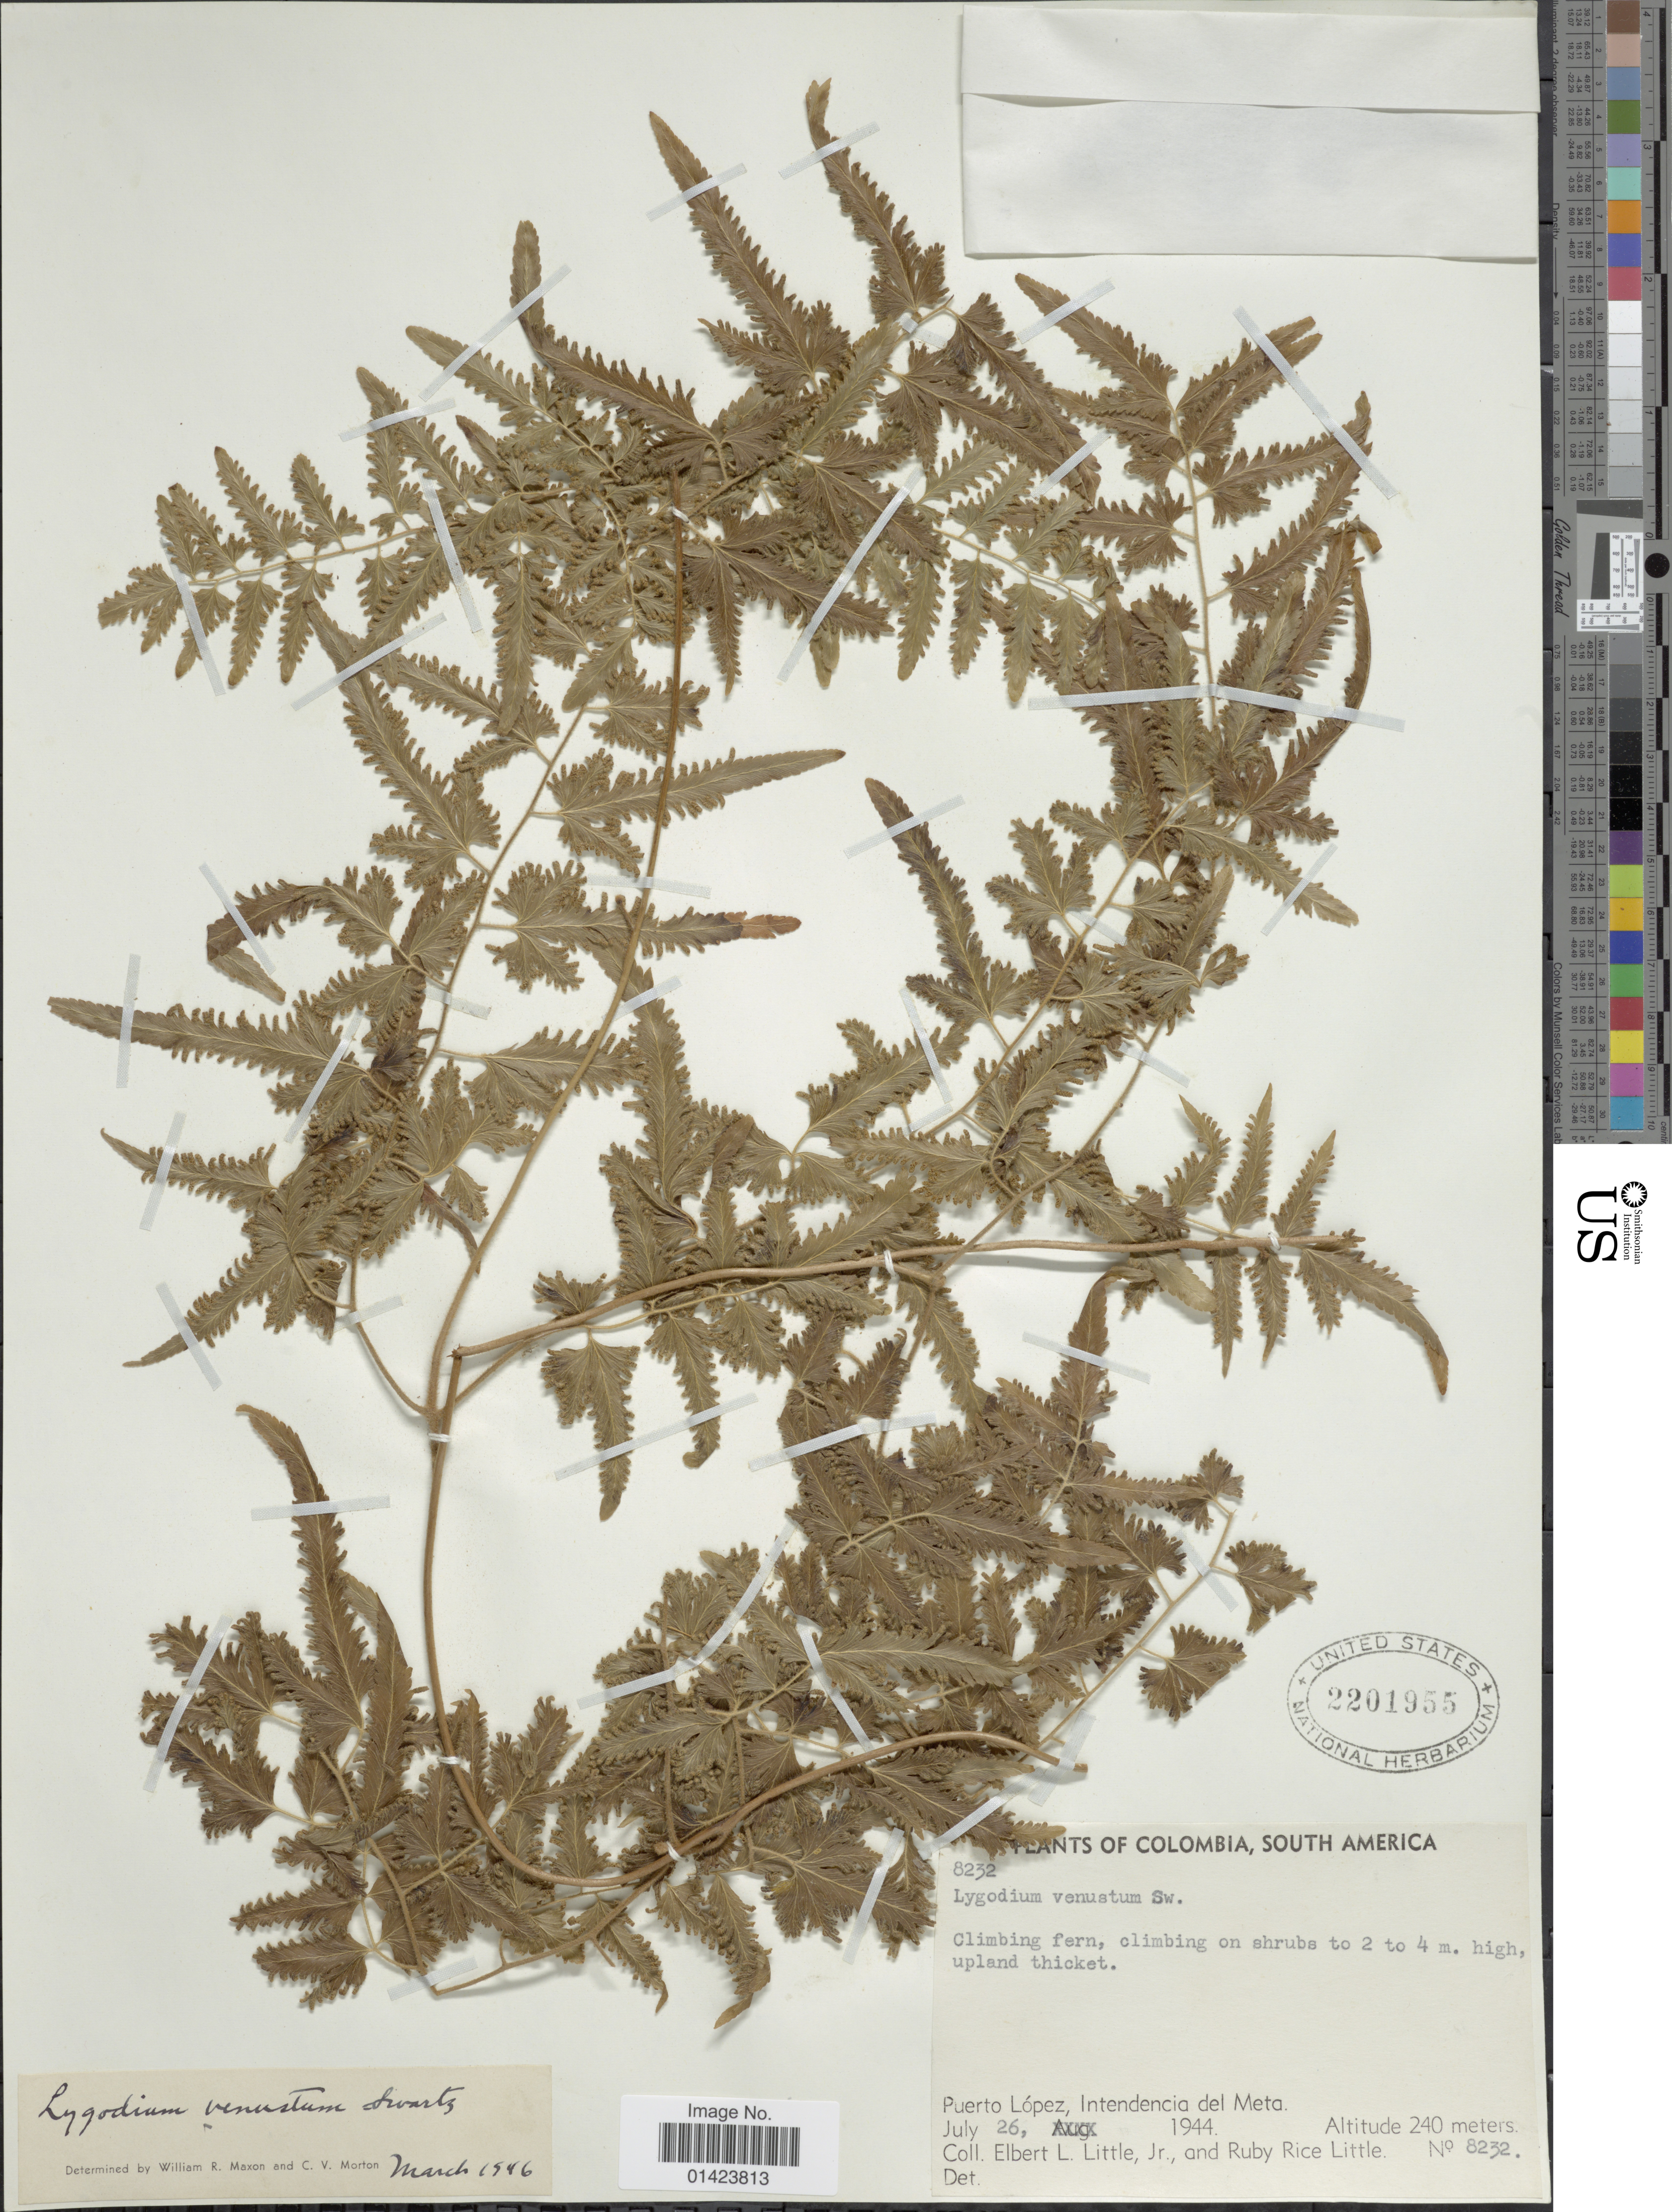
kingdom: Plantae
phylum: Tracheophyta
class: Polypodiopsida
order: Schizaeales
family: Lygodiaceae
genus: Lygodium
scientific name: Lygodium venustum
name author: Sw.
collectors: E. L. Little & R. R. Little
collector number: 8232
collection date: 1944-07-26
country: Colombia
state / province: Meta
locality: Puerto López, Intendencia del Meta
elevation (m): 240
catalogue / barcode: US 2201955